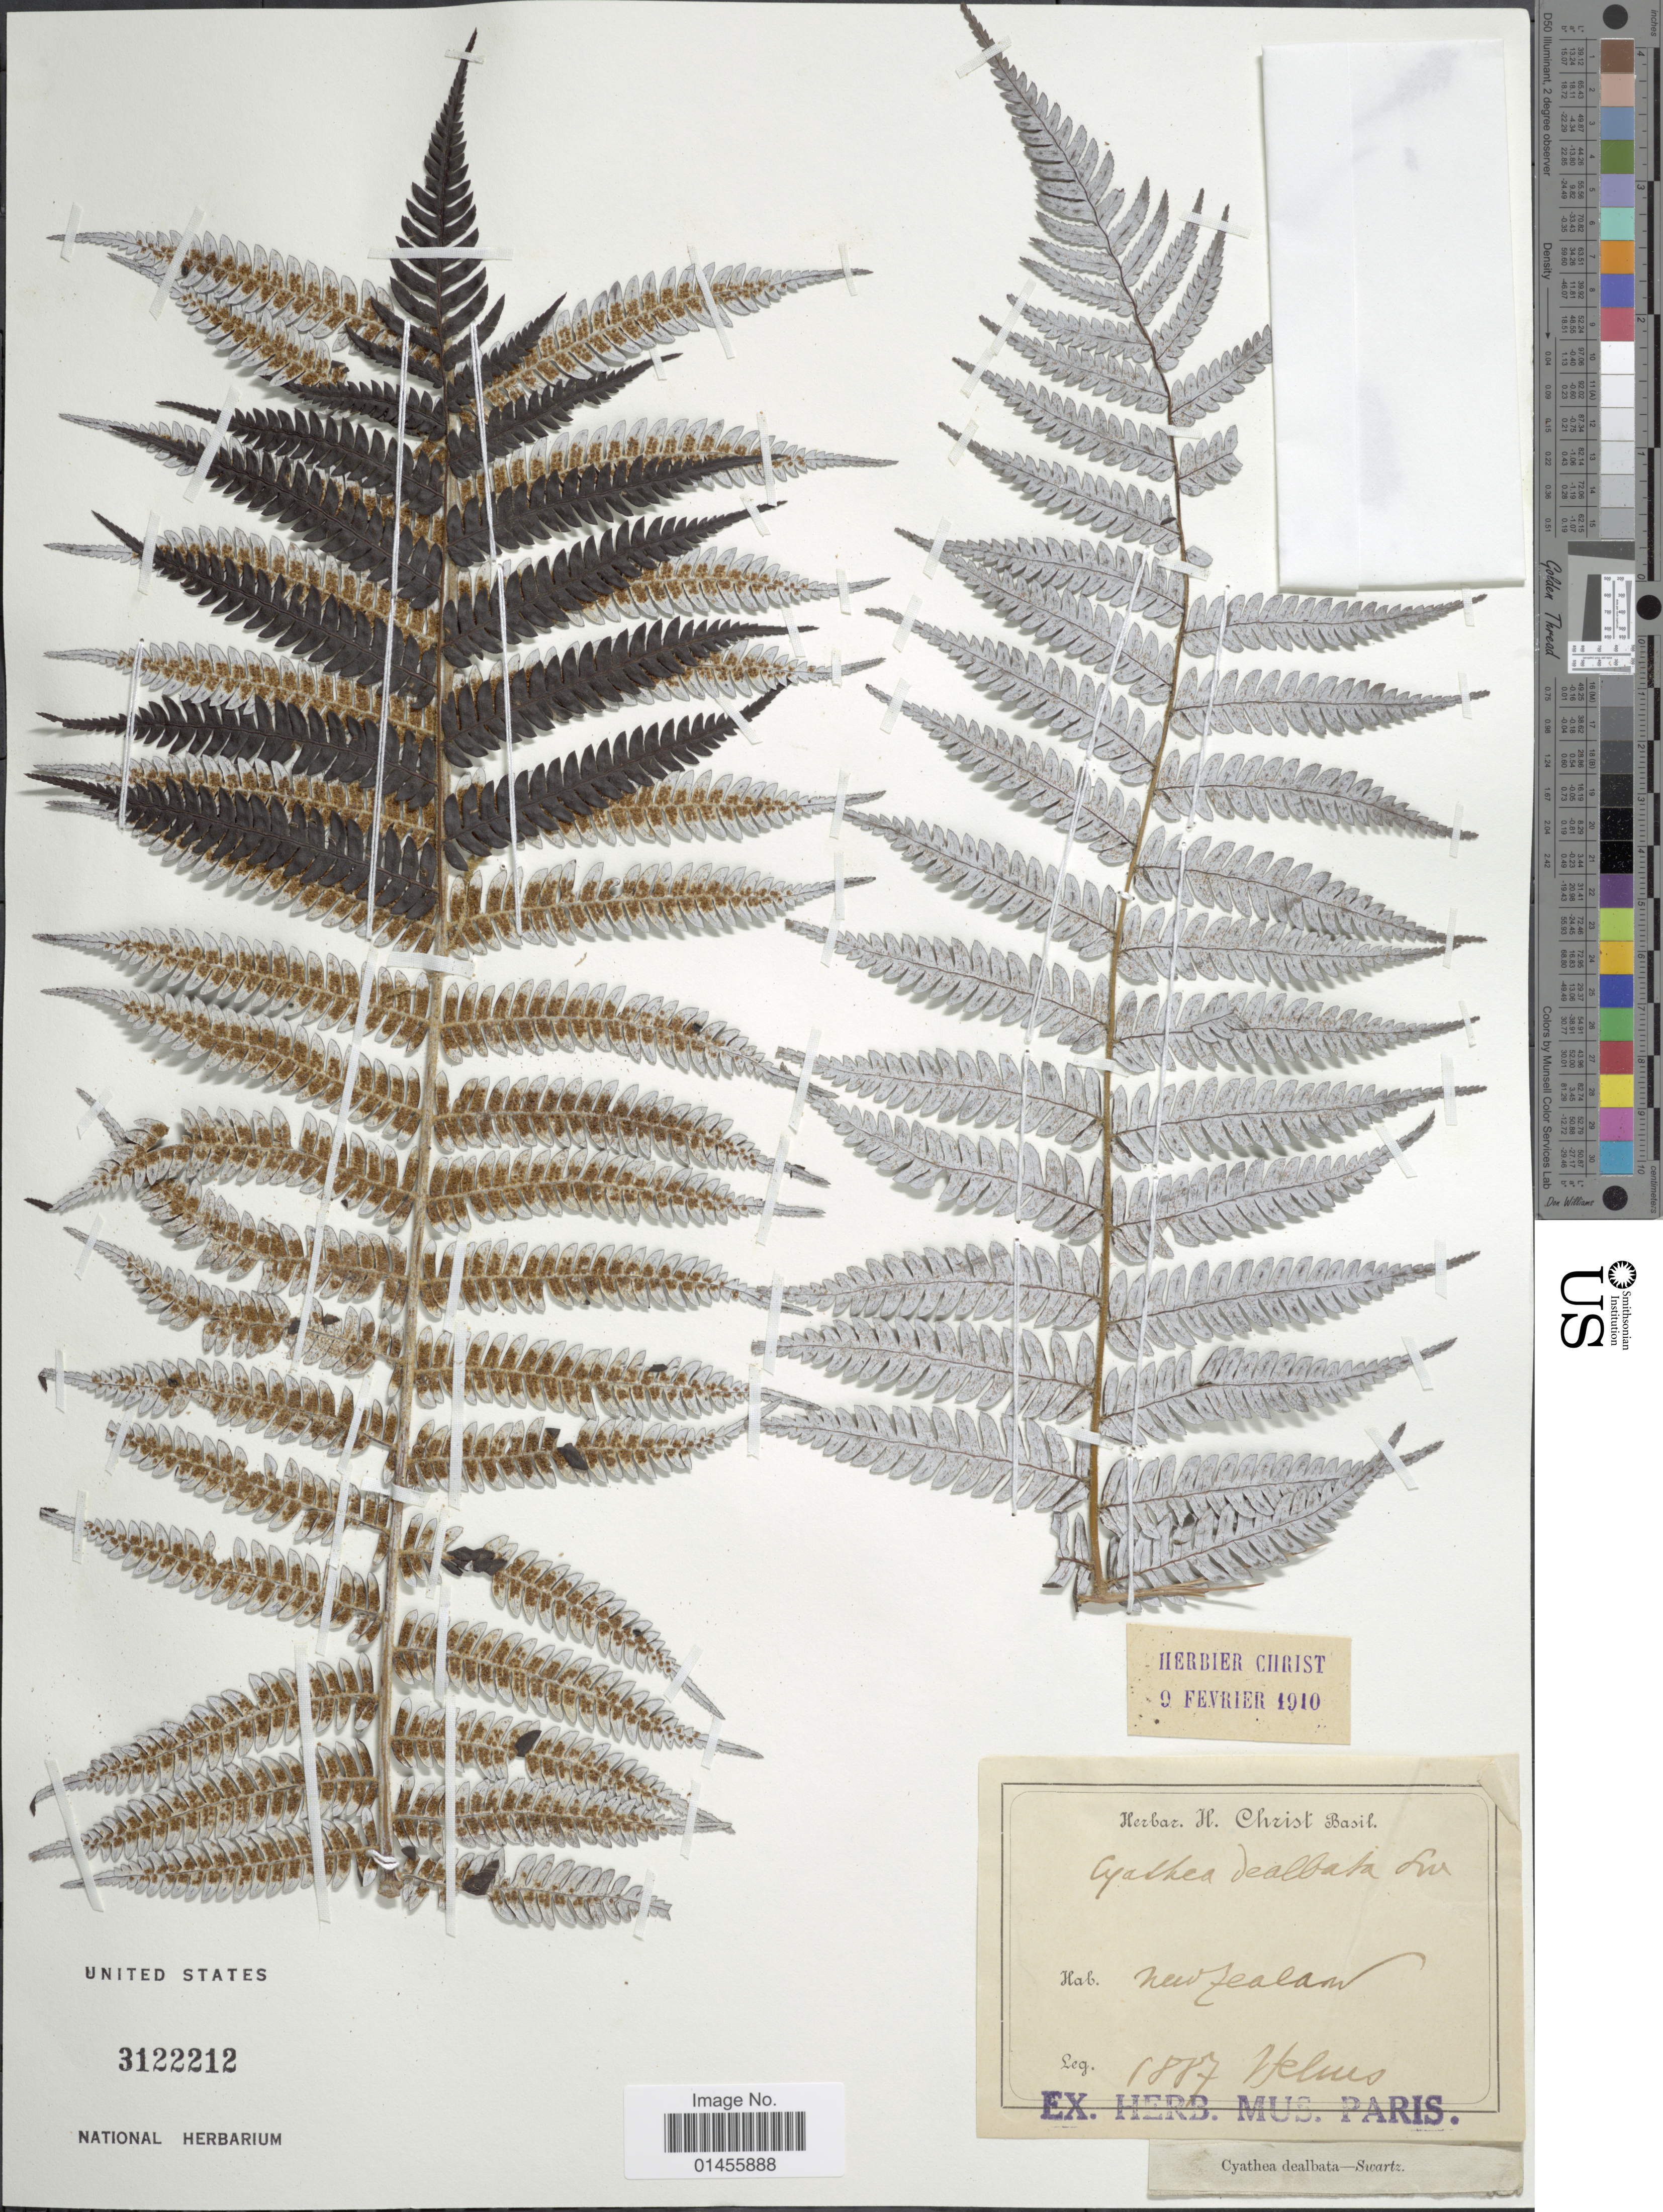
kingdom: Plantae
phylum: Tracheophyta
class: Polypodiopsida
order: Cyatheales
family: Cyatheaceae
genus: Alsophila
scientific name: Alsophila dealbata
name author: (G. Forst.)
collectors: ex herb. H. Christ Basil.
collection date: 1887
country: New Zealand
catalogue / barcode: US 3122212